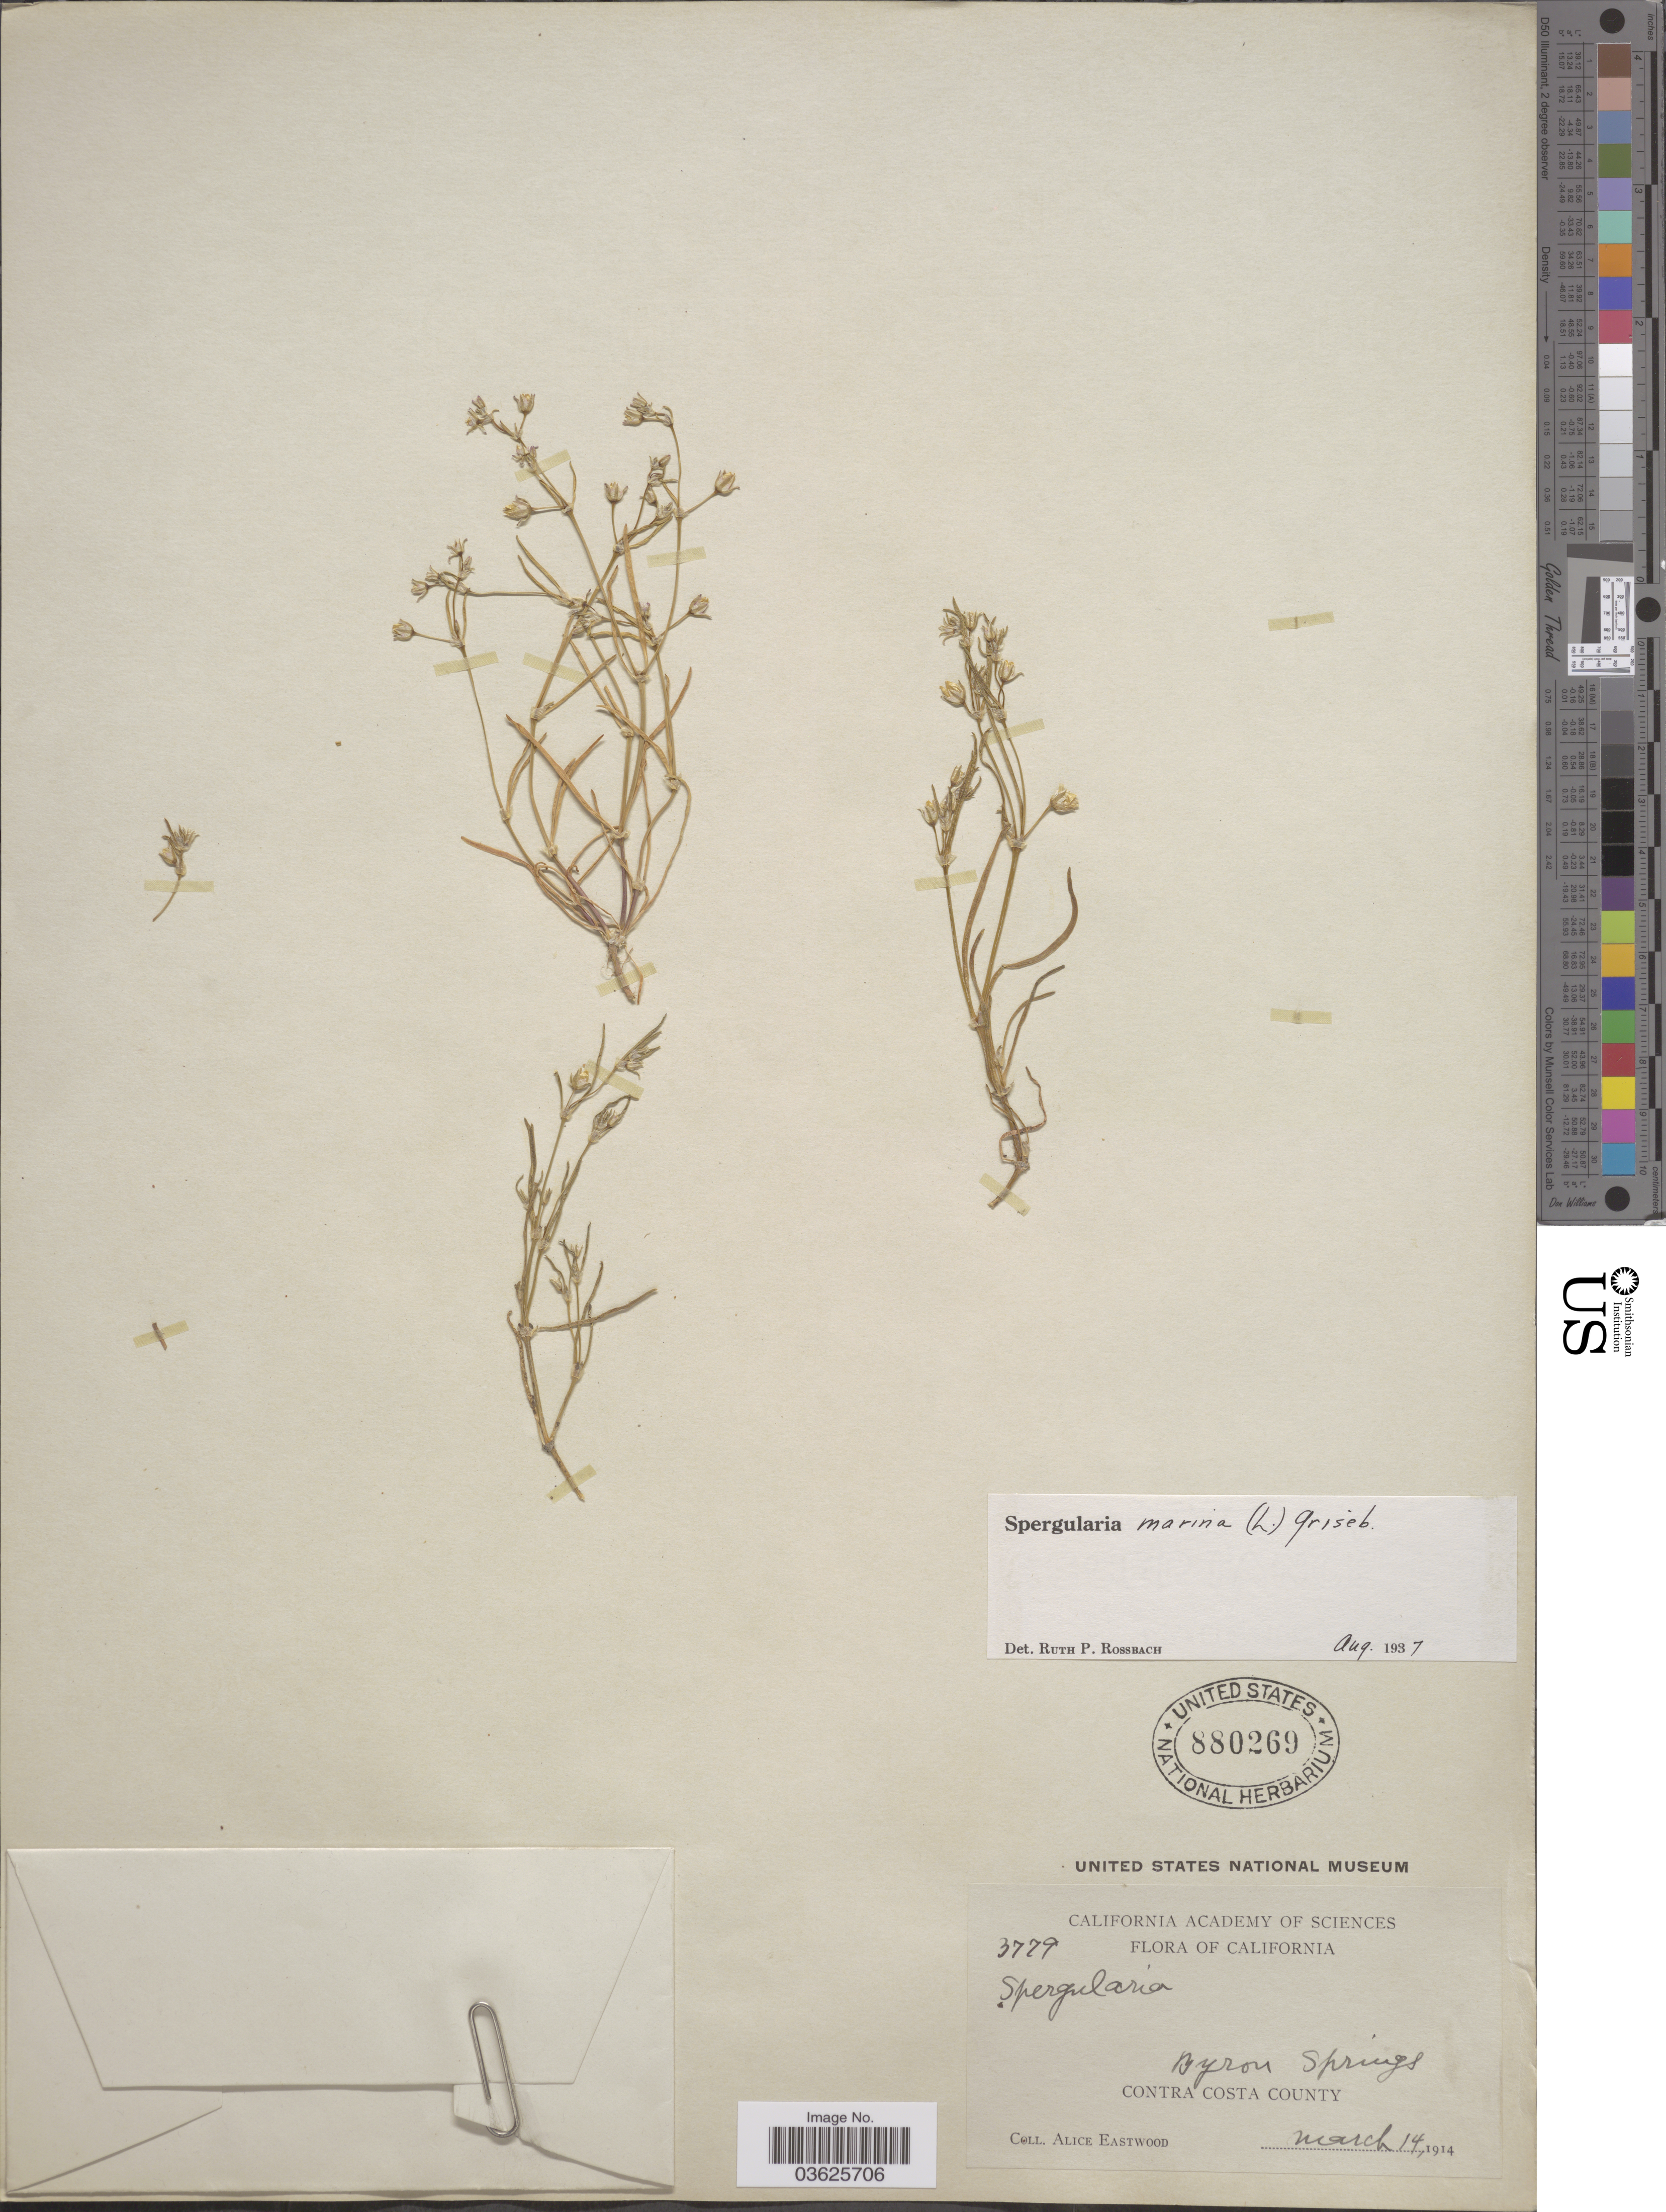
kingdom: Plantae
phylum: Tracheophyta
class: Magnoliopsida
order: Caryophyllales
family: Caryophyllaceae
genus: Spergularia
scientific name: Spergularia marina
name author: (L.) Griseb.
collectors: A. Eastwood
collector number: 3779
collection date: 1914-03-14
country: United States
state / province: California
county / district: Contra Costa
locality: Byron Springs. Contra Costa County.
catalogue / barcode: US 880269